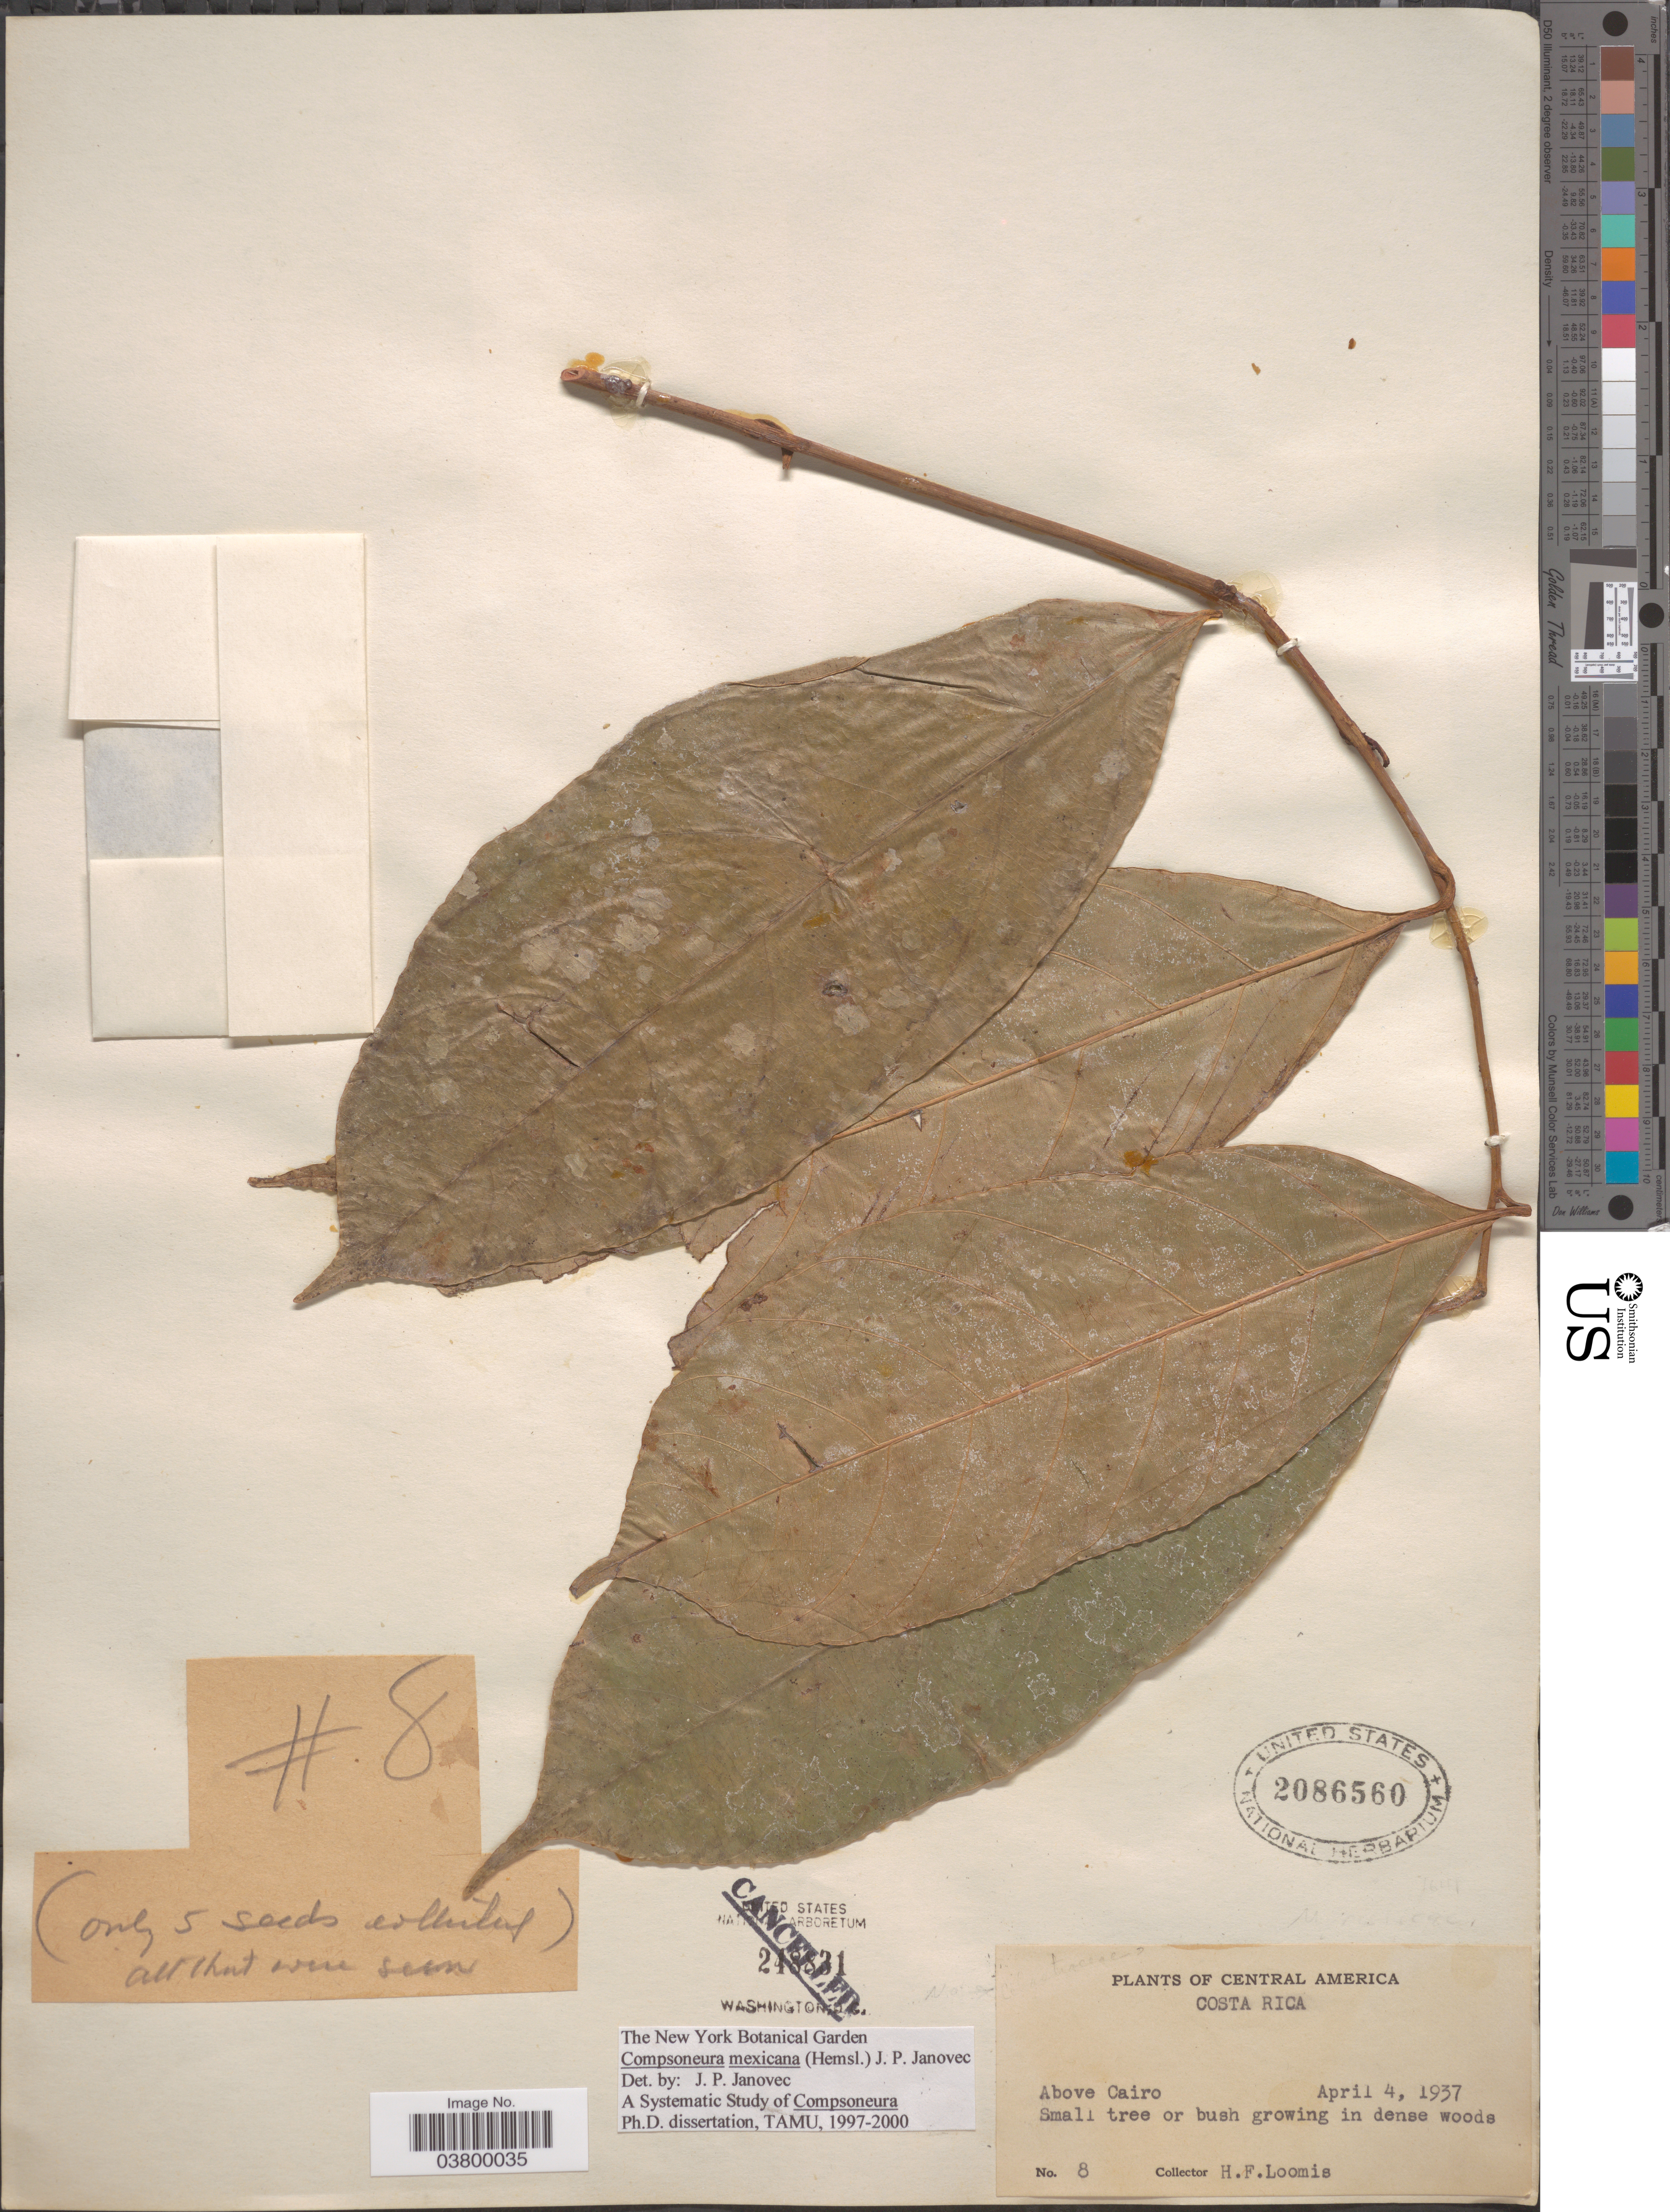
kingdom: Plantae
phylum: Tracheophyta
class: Magnoliopsida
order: Magnoliales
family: Myristicaceae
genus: Compsoneura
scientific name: Compsoneura sprucei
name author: (A. DC.) Warb.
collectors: H. F. Loomis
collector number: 8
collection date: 1937-04-04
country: Costa Rica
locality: Above Cairo.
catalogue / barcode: US 2086560